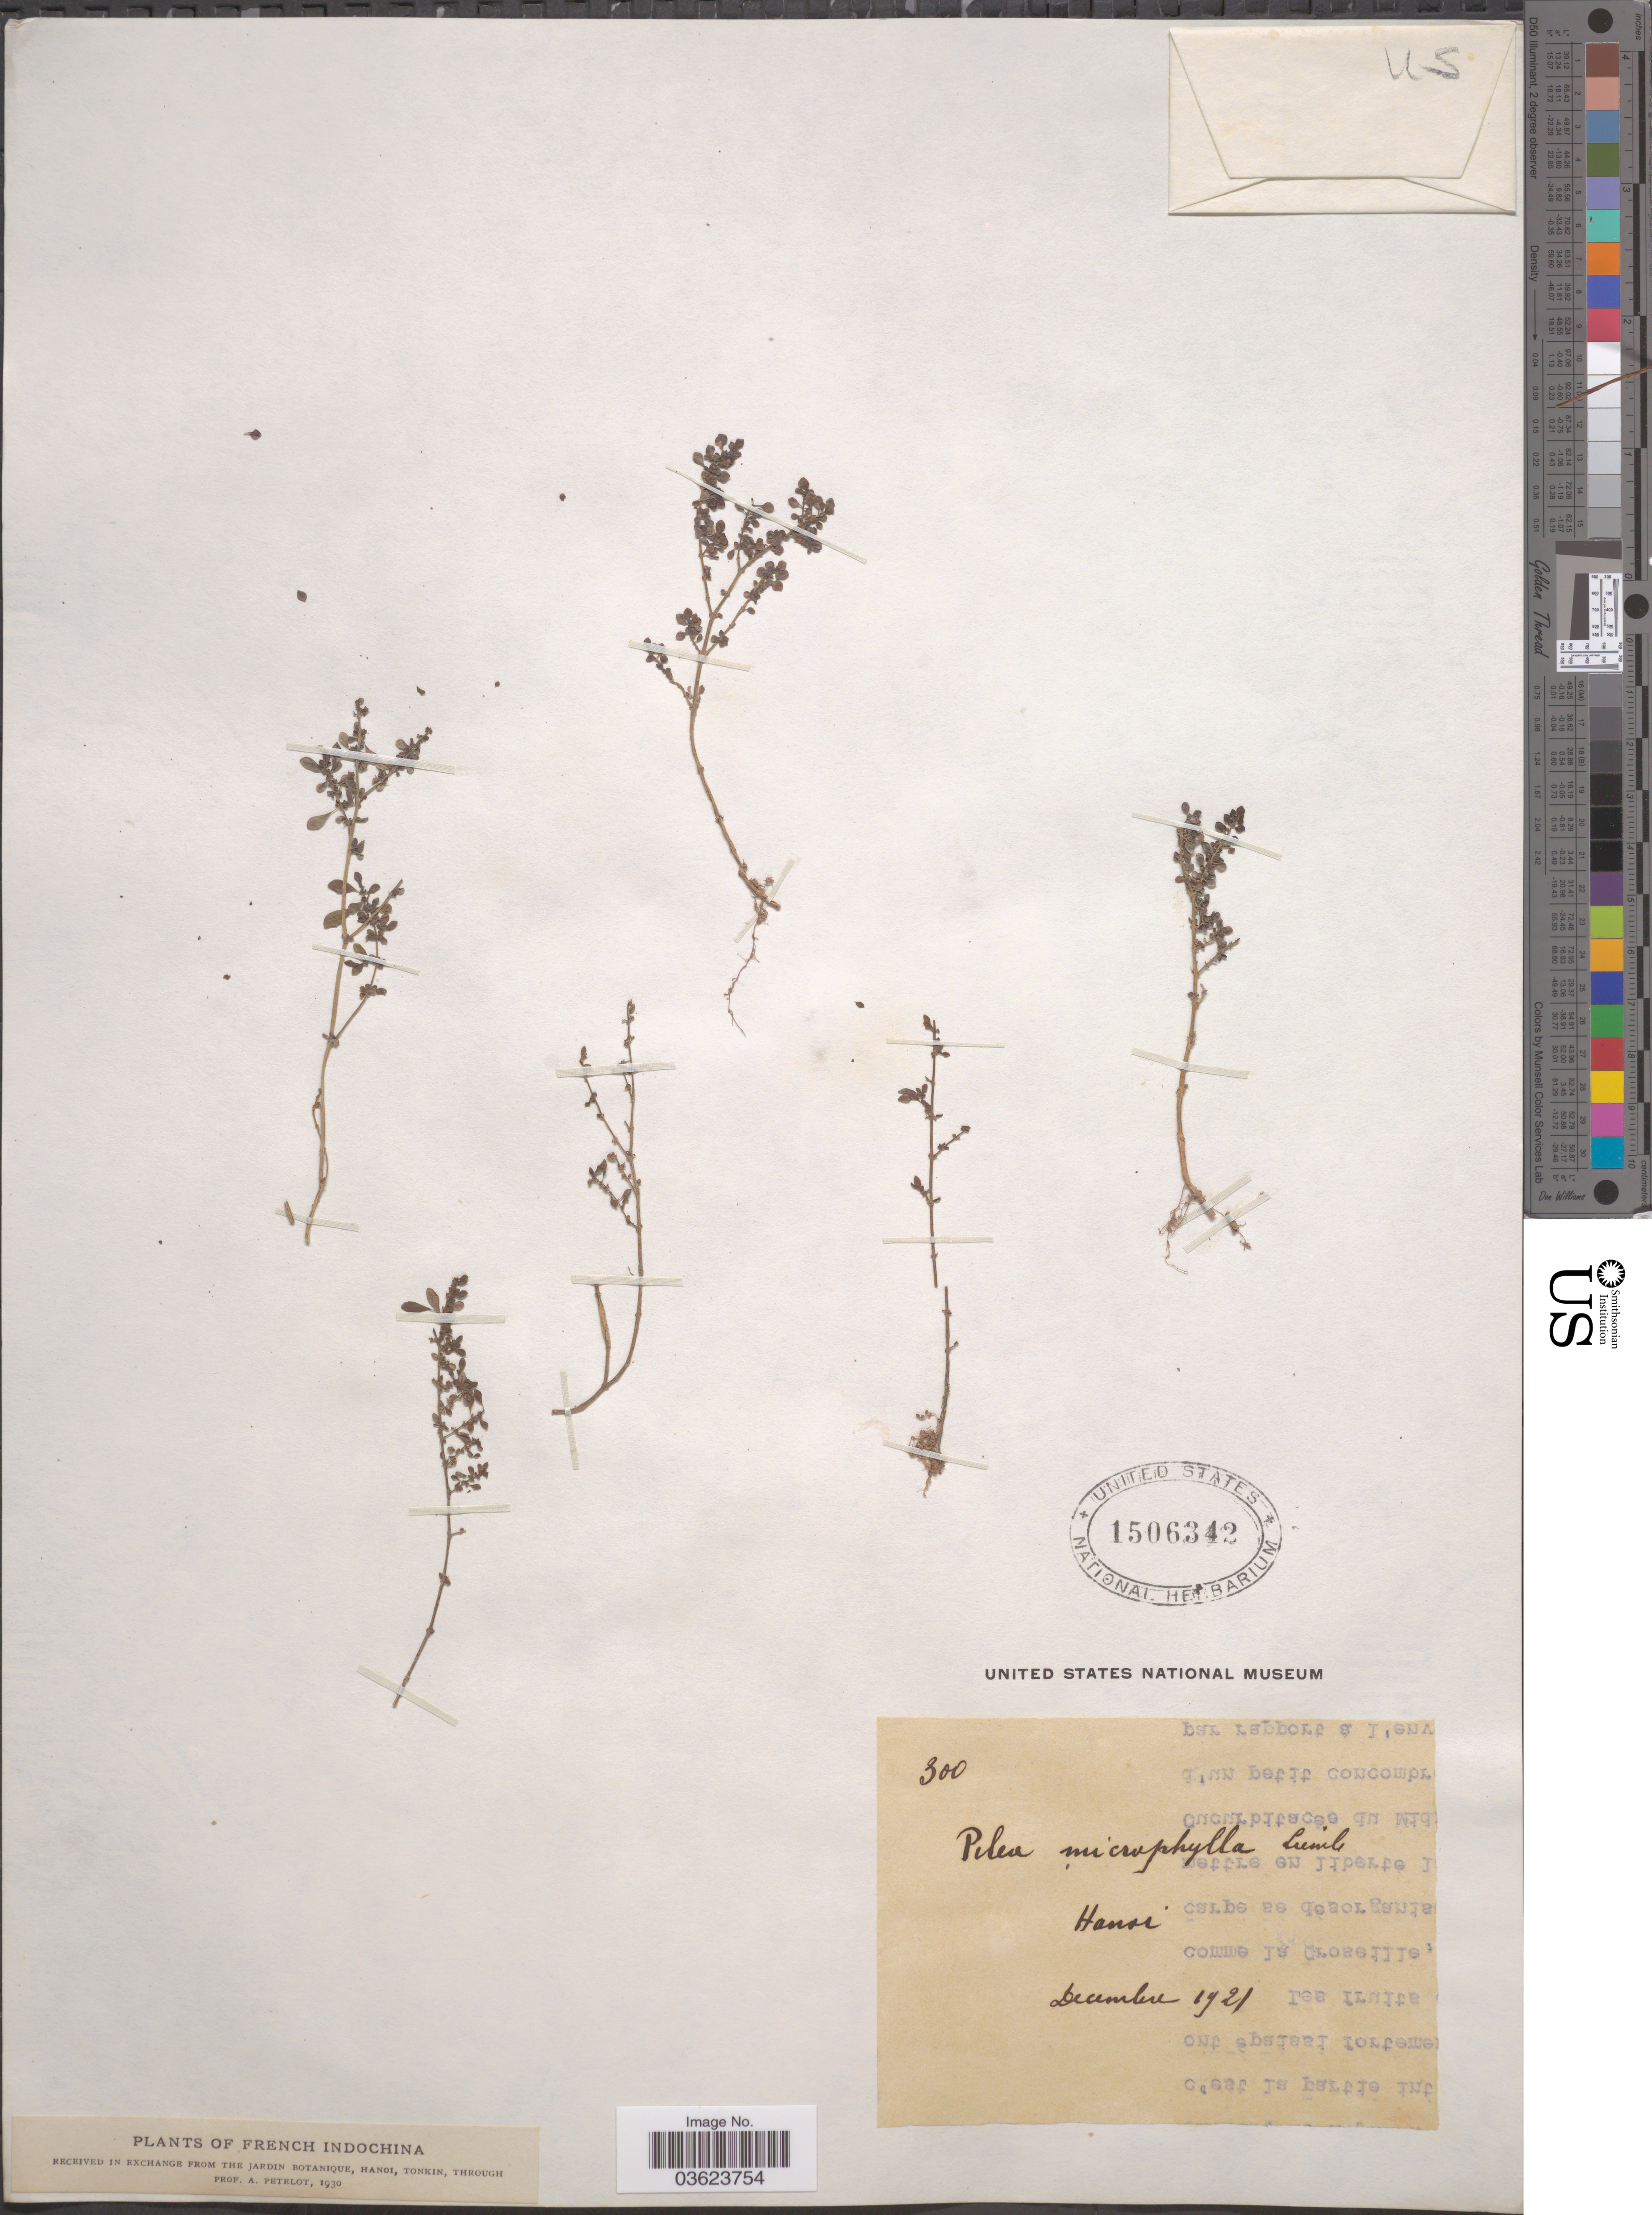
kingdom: Plantae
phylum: Tracheophyta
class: Magnoliopsida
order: Rosales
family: Urticaceae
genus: Pilea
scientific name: Pilea microphylla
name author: (L.) Liebm.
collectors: A. Petelot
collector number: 300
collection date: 1921-12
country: Vietnam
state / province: Ha Noi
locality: French Indochina. Hanoi.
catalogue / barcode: US 1506342